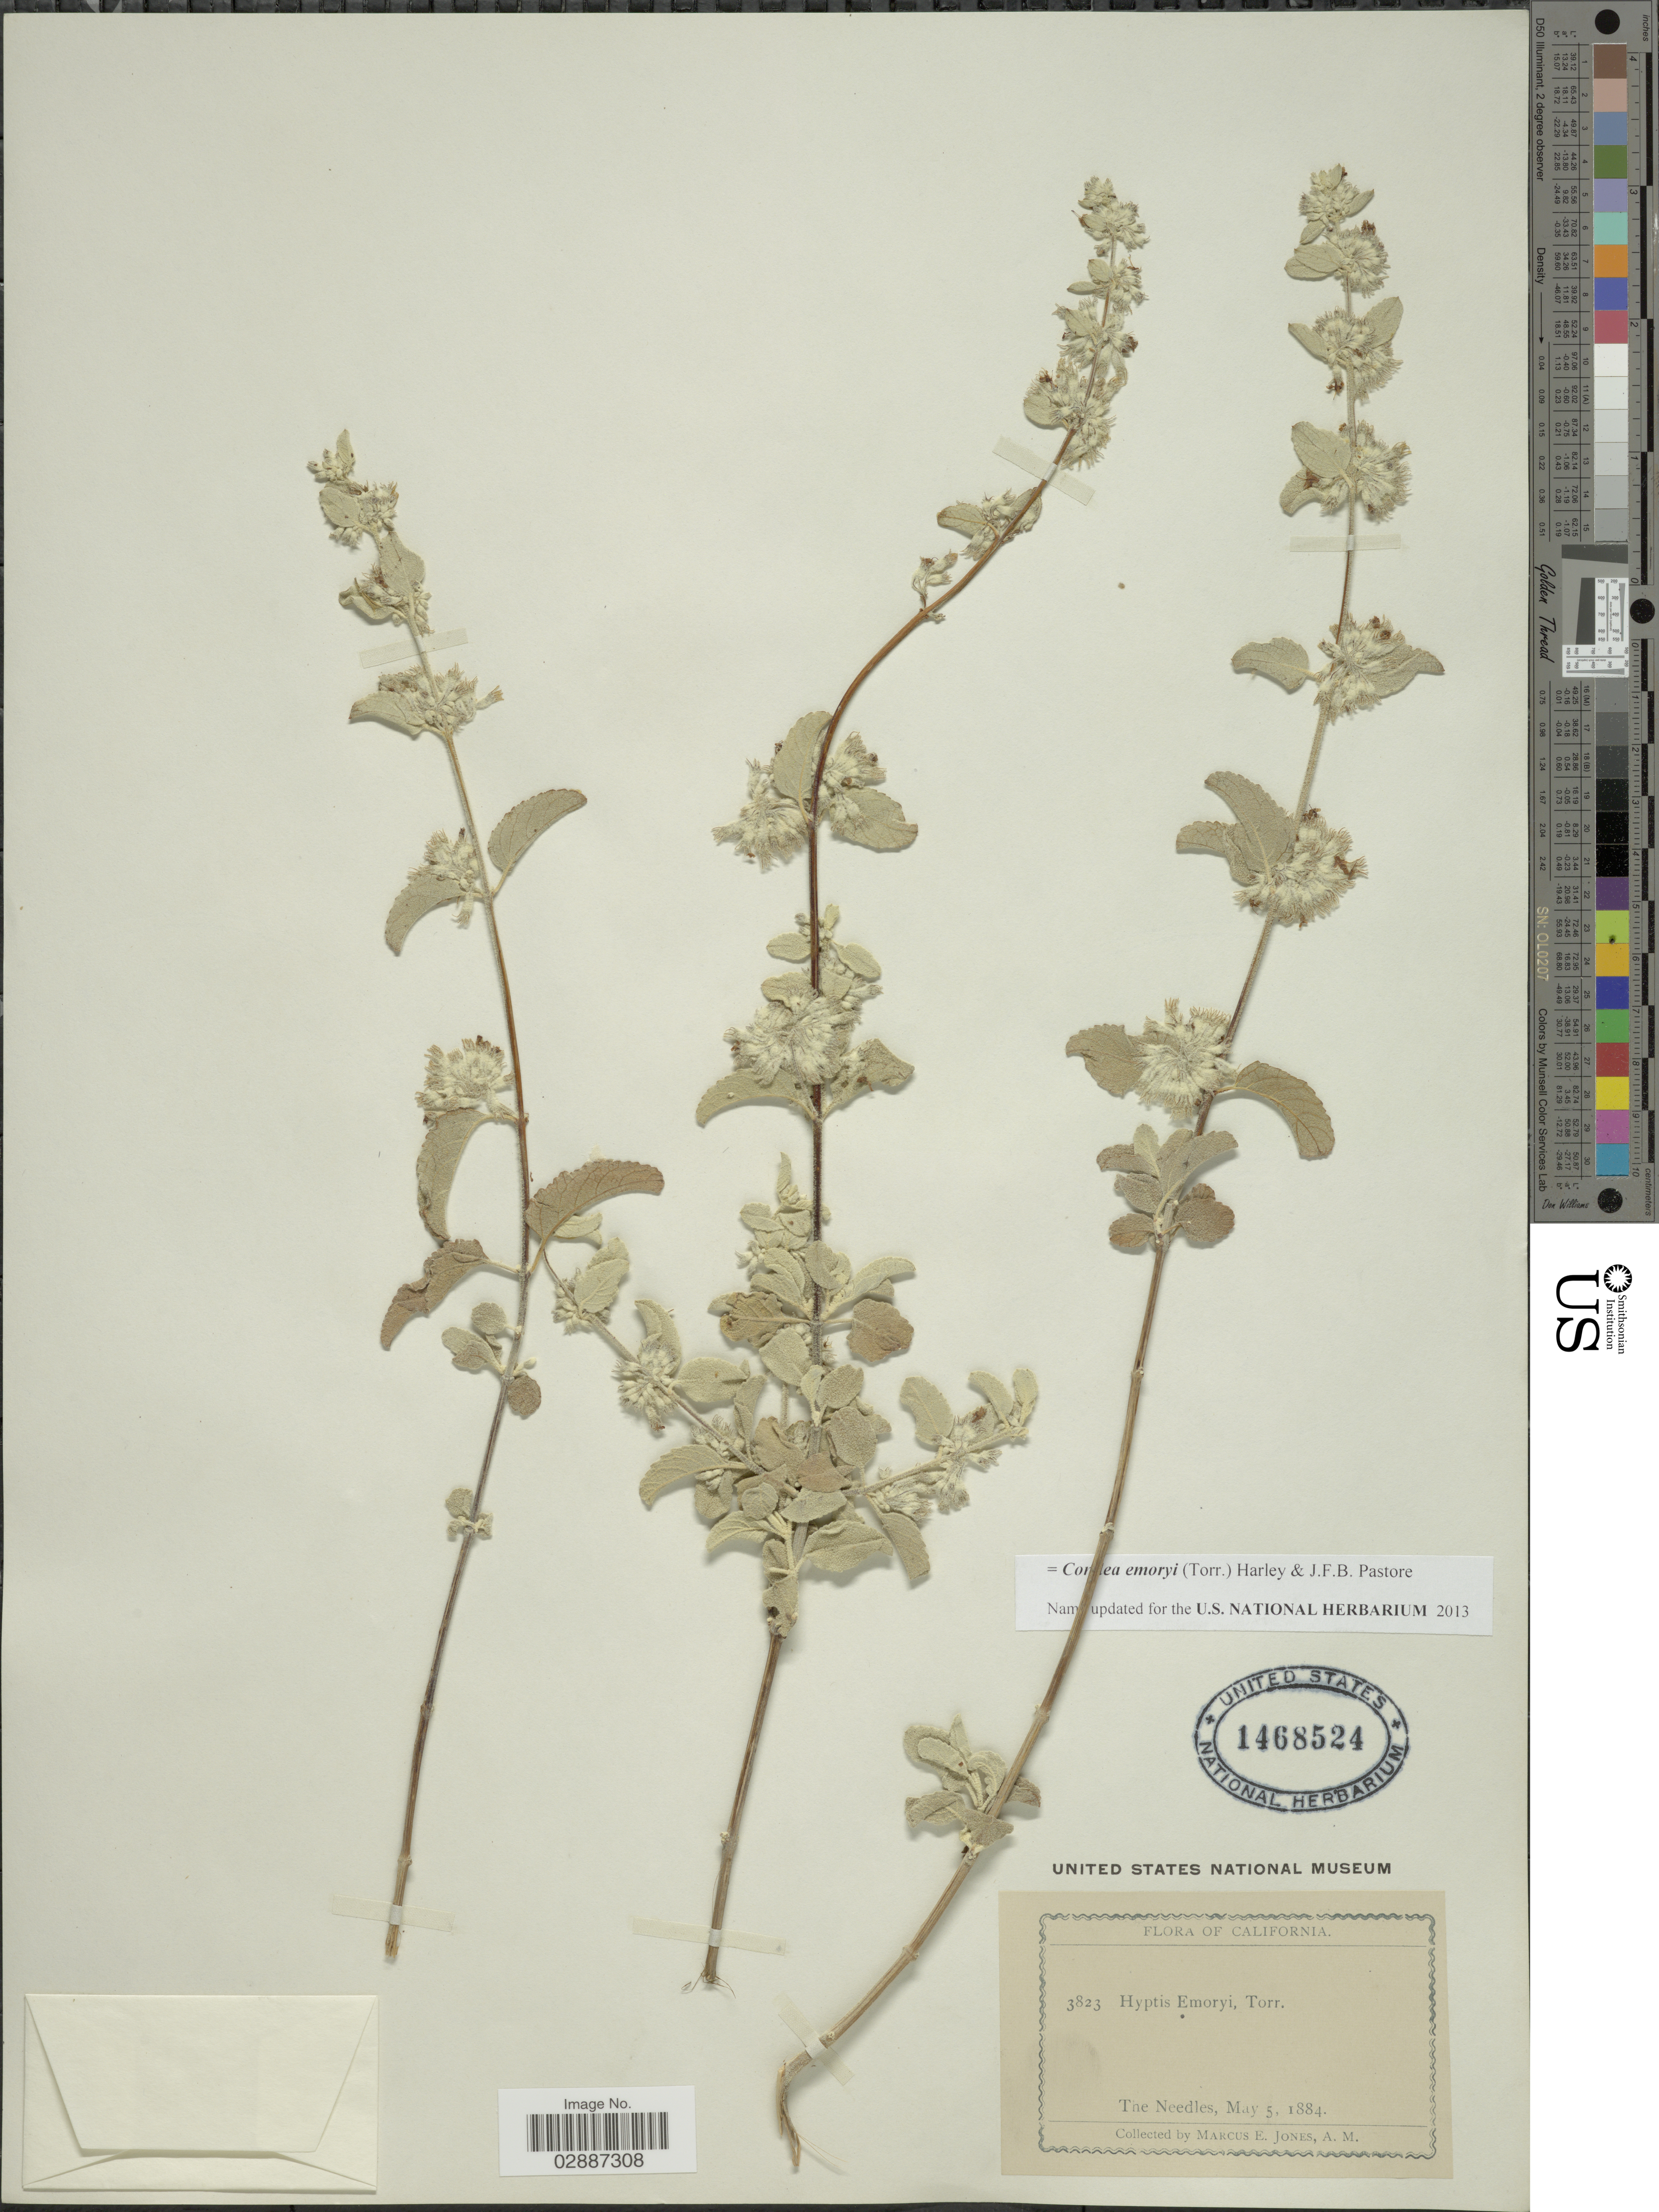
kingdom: Plantae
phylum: Tracheophyta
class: Magnoliopsida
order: Lamiales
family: Lamiaceae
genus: Condea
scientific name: Condea emoryi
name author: (Torr.) Harley & J.F.B. Pastore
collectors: M. E. Jones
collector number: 3823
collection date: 1884-05-05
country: United States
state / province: California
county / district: San Bernardino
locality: The Needles.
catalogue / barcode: US 1468524